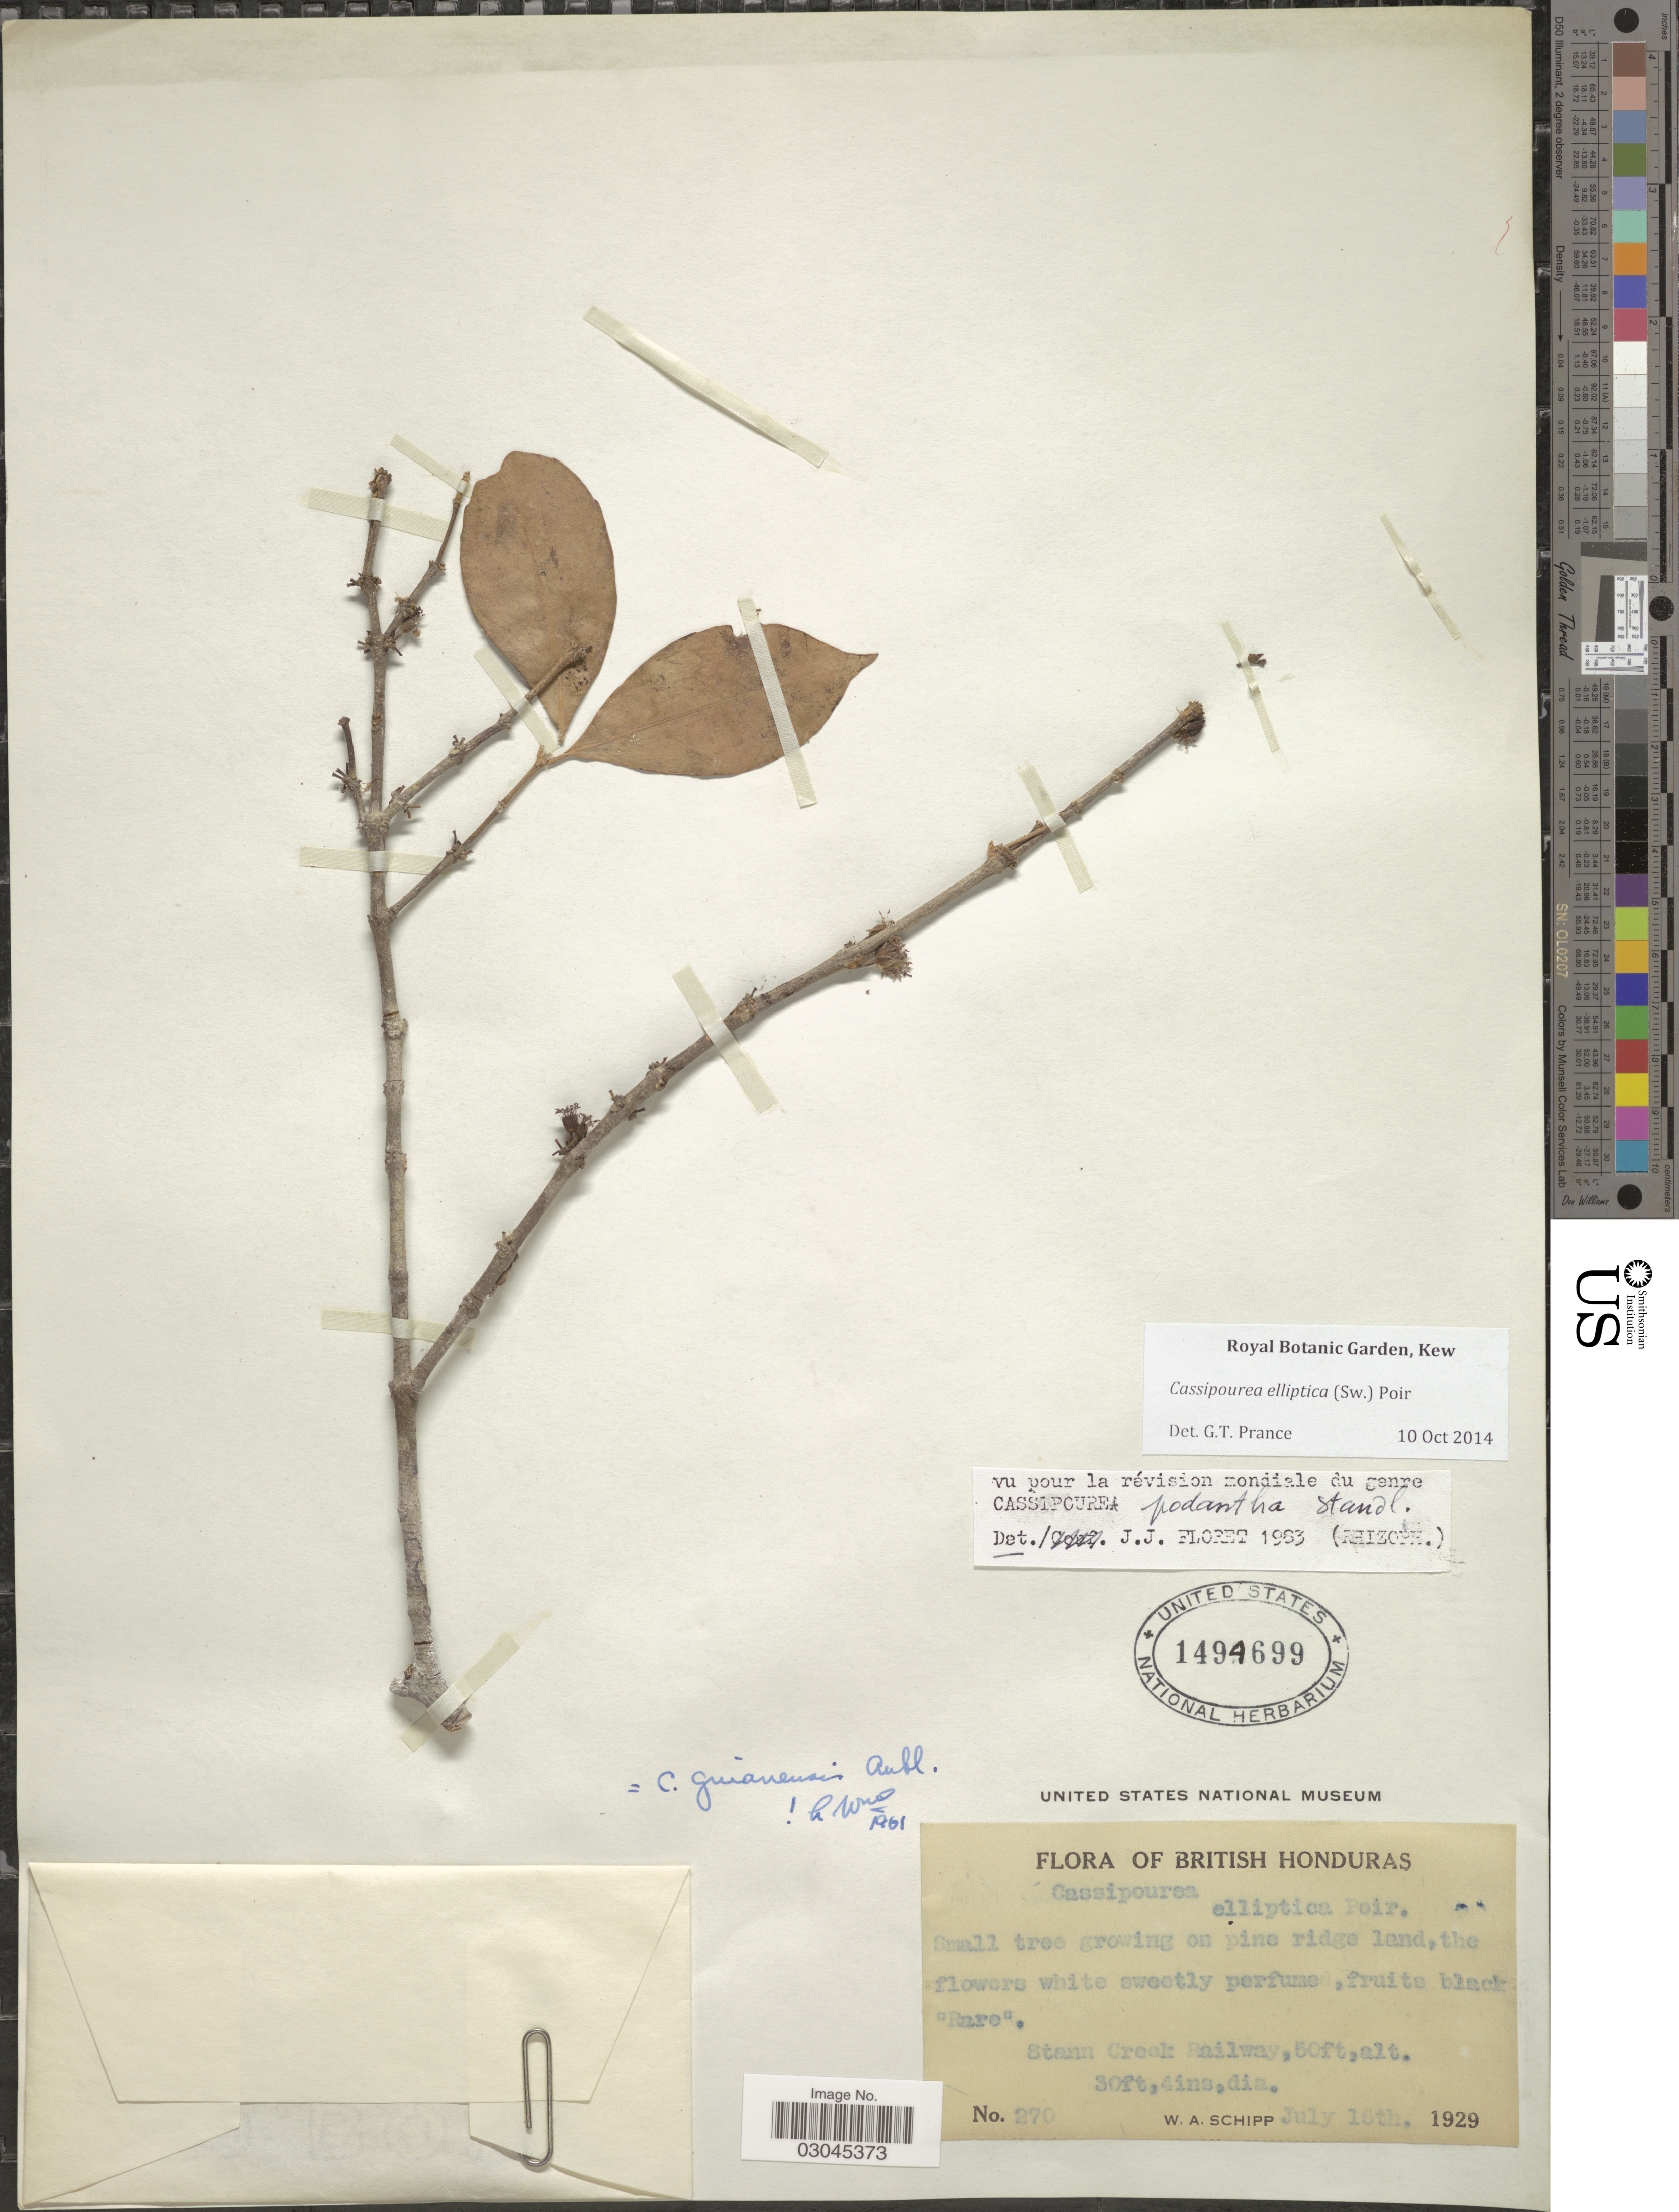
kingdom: Plantae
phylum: Tracheophyta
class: Magnoliopsida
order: Malpighiales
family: Rhizophoraceae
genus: Cassipourea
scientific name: Cassipourea elliptica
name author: (Sw.) Poir.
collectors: W. Schipp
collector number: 270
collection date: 1929-07-16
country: Belize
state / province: Stann Creek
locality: British Honduras. Stann Creek Railway.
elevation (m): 15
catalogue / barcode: US 1494699